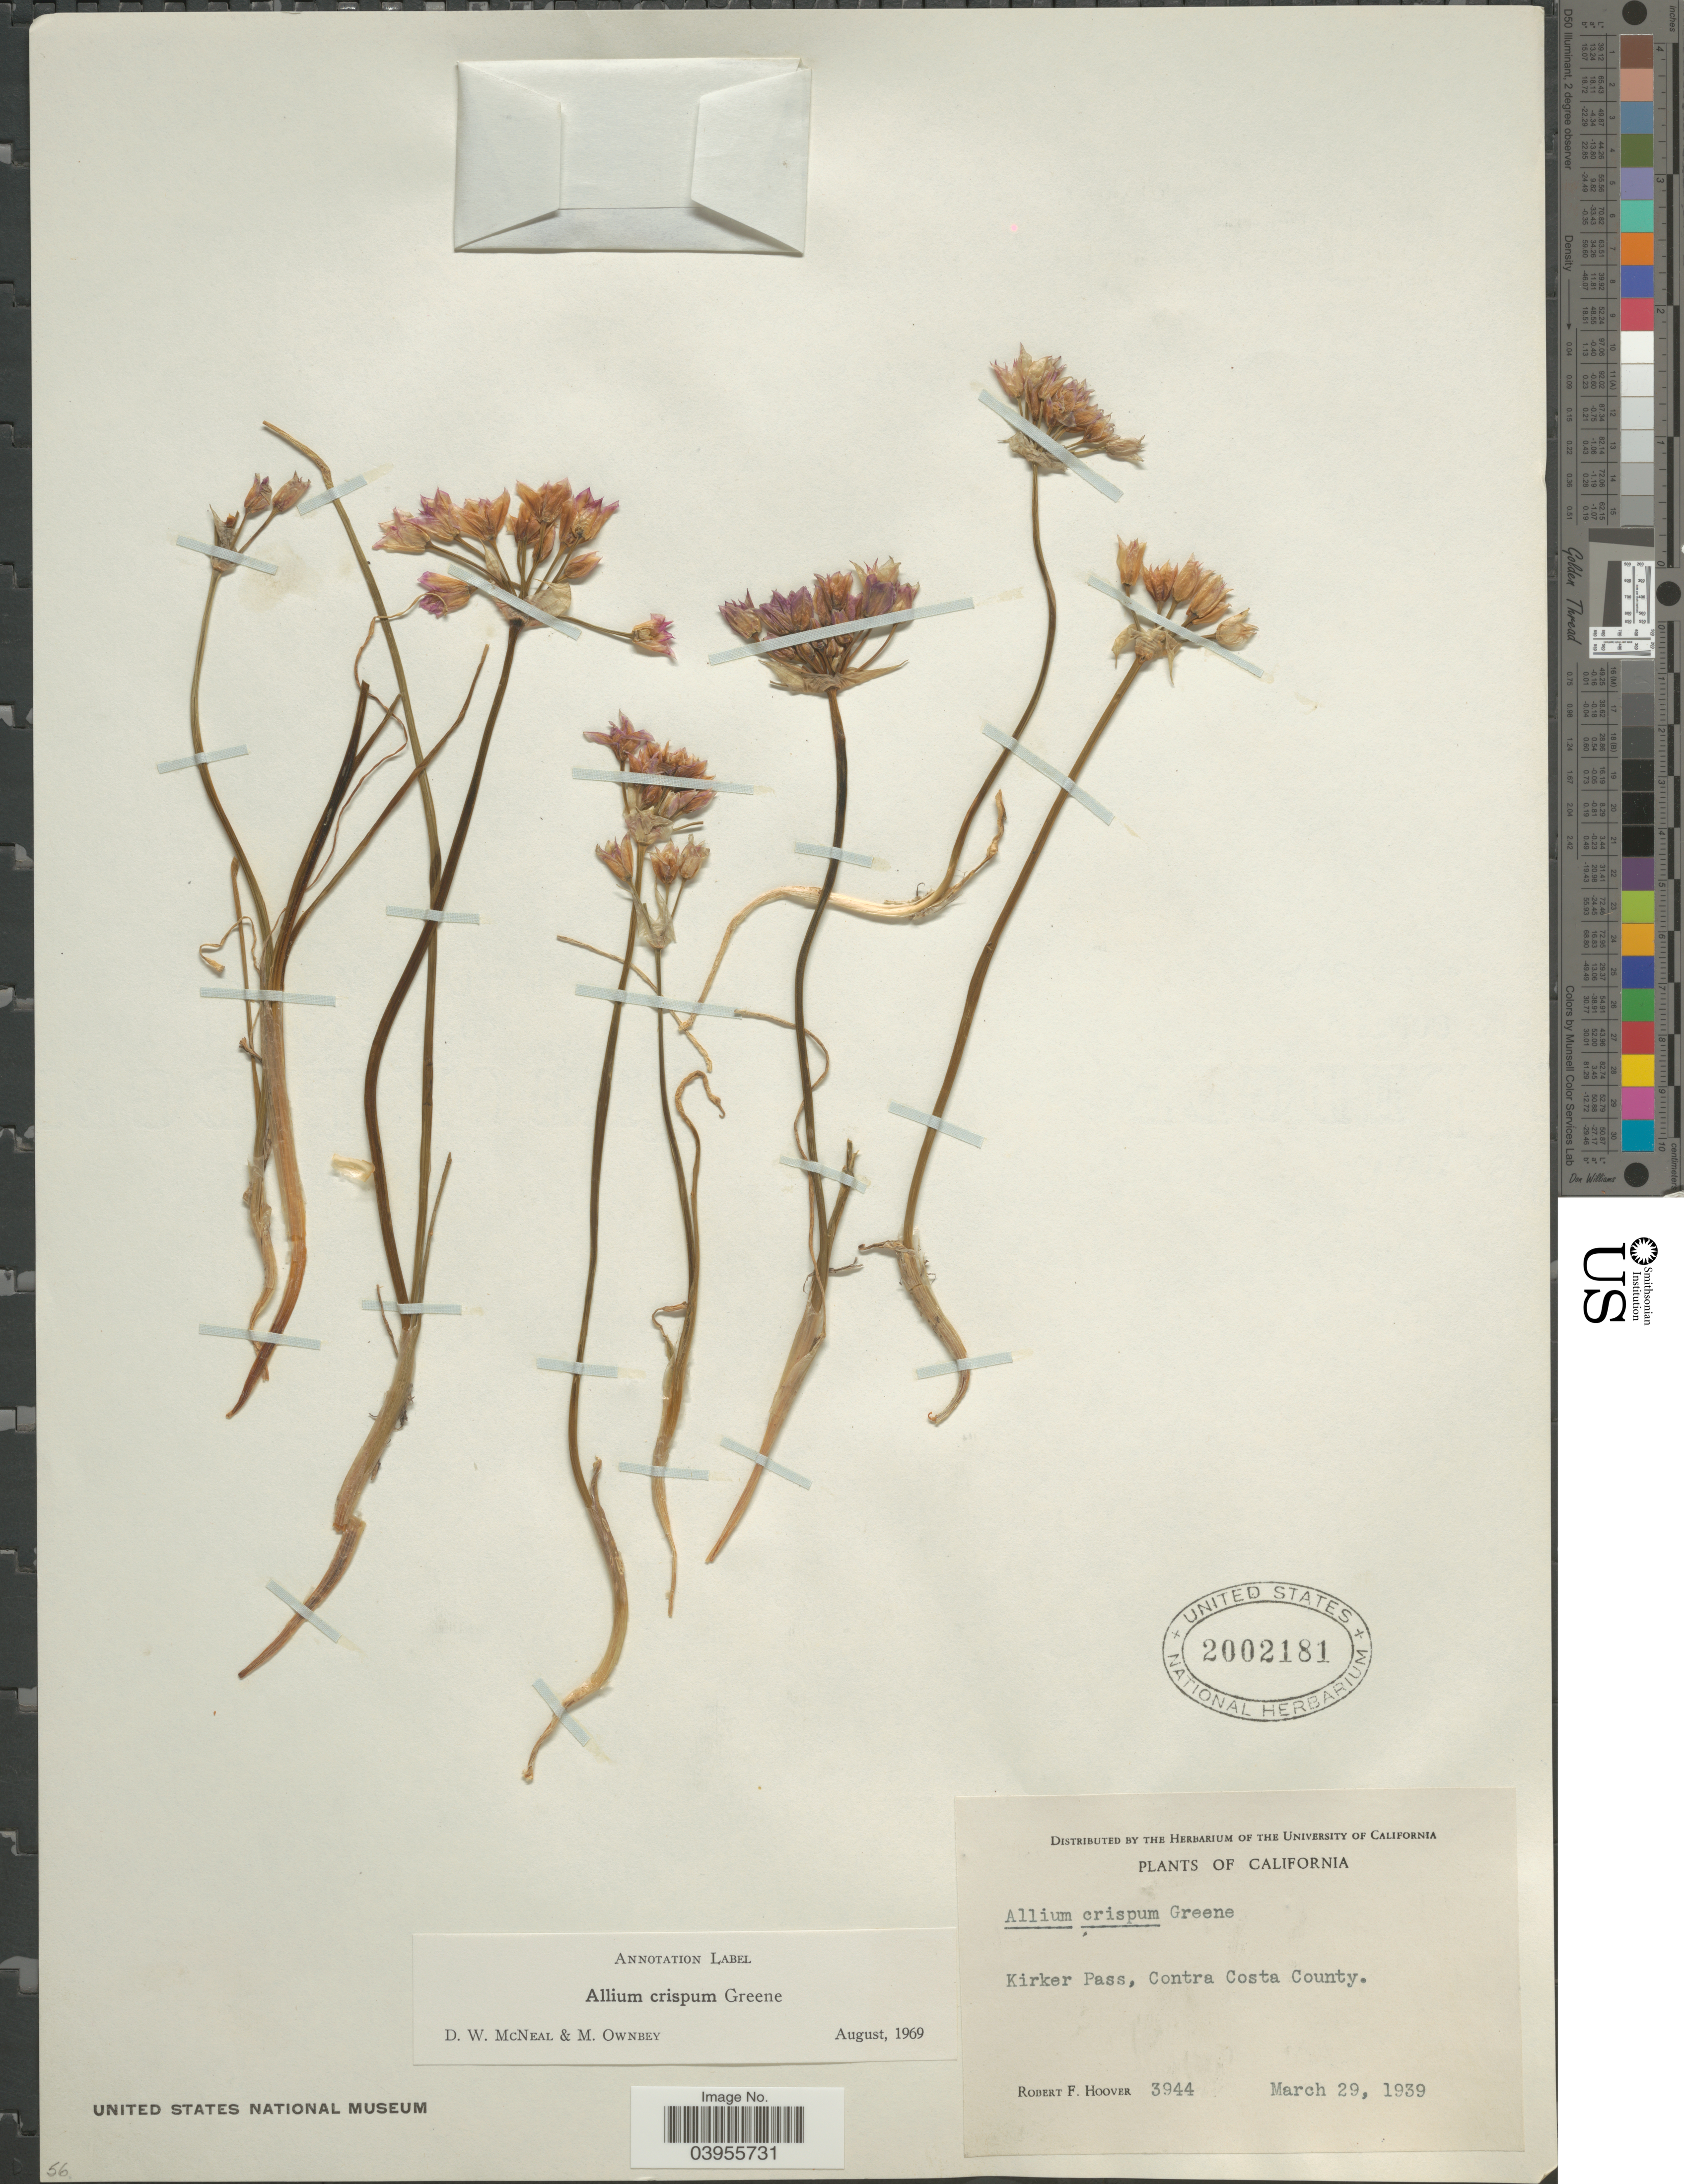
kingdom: Plantae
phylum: Tracheophyta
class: Liliopsida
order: Asparagales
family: Amaryllidaceae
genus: Allium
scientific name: Allium crispum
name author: Greene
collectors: R. F. Hoover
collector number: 3944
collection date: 1939-03-29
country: United States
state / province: California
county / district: Contra Costa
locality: Kirker Pass, Contra Costa County.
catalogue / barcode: US 2002181